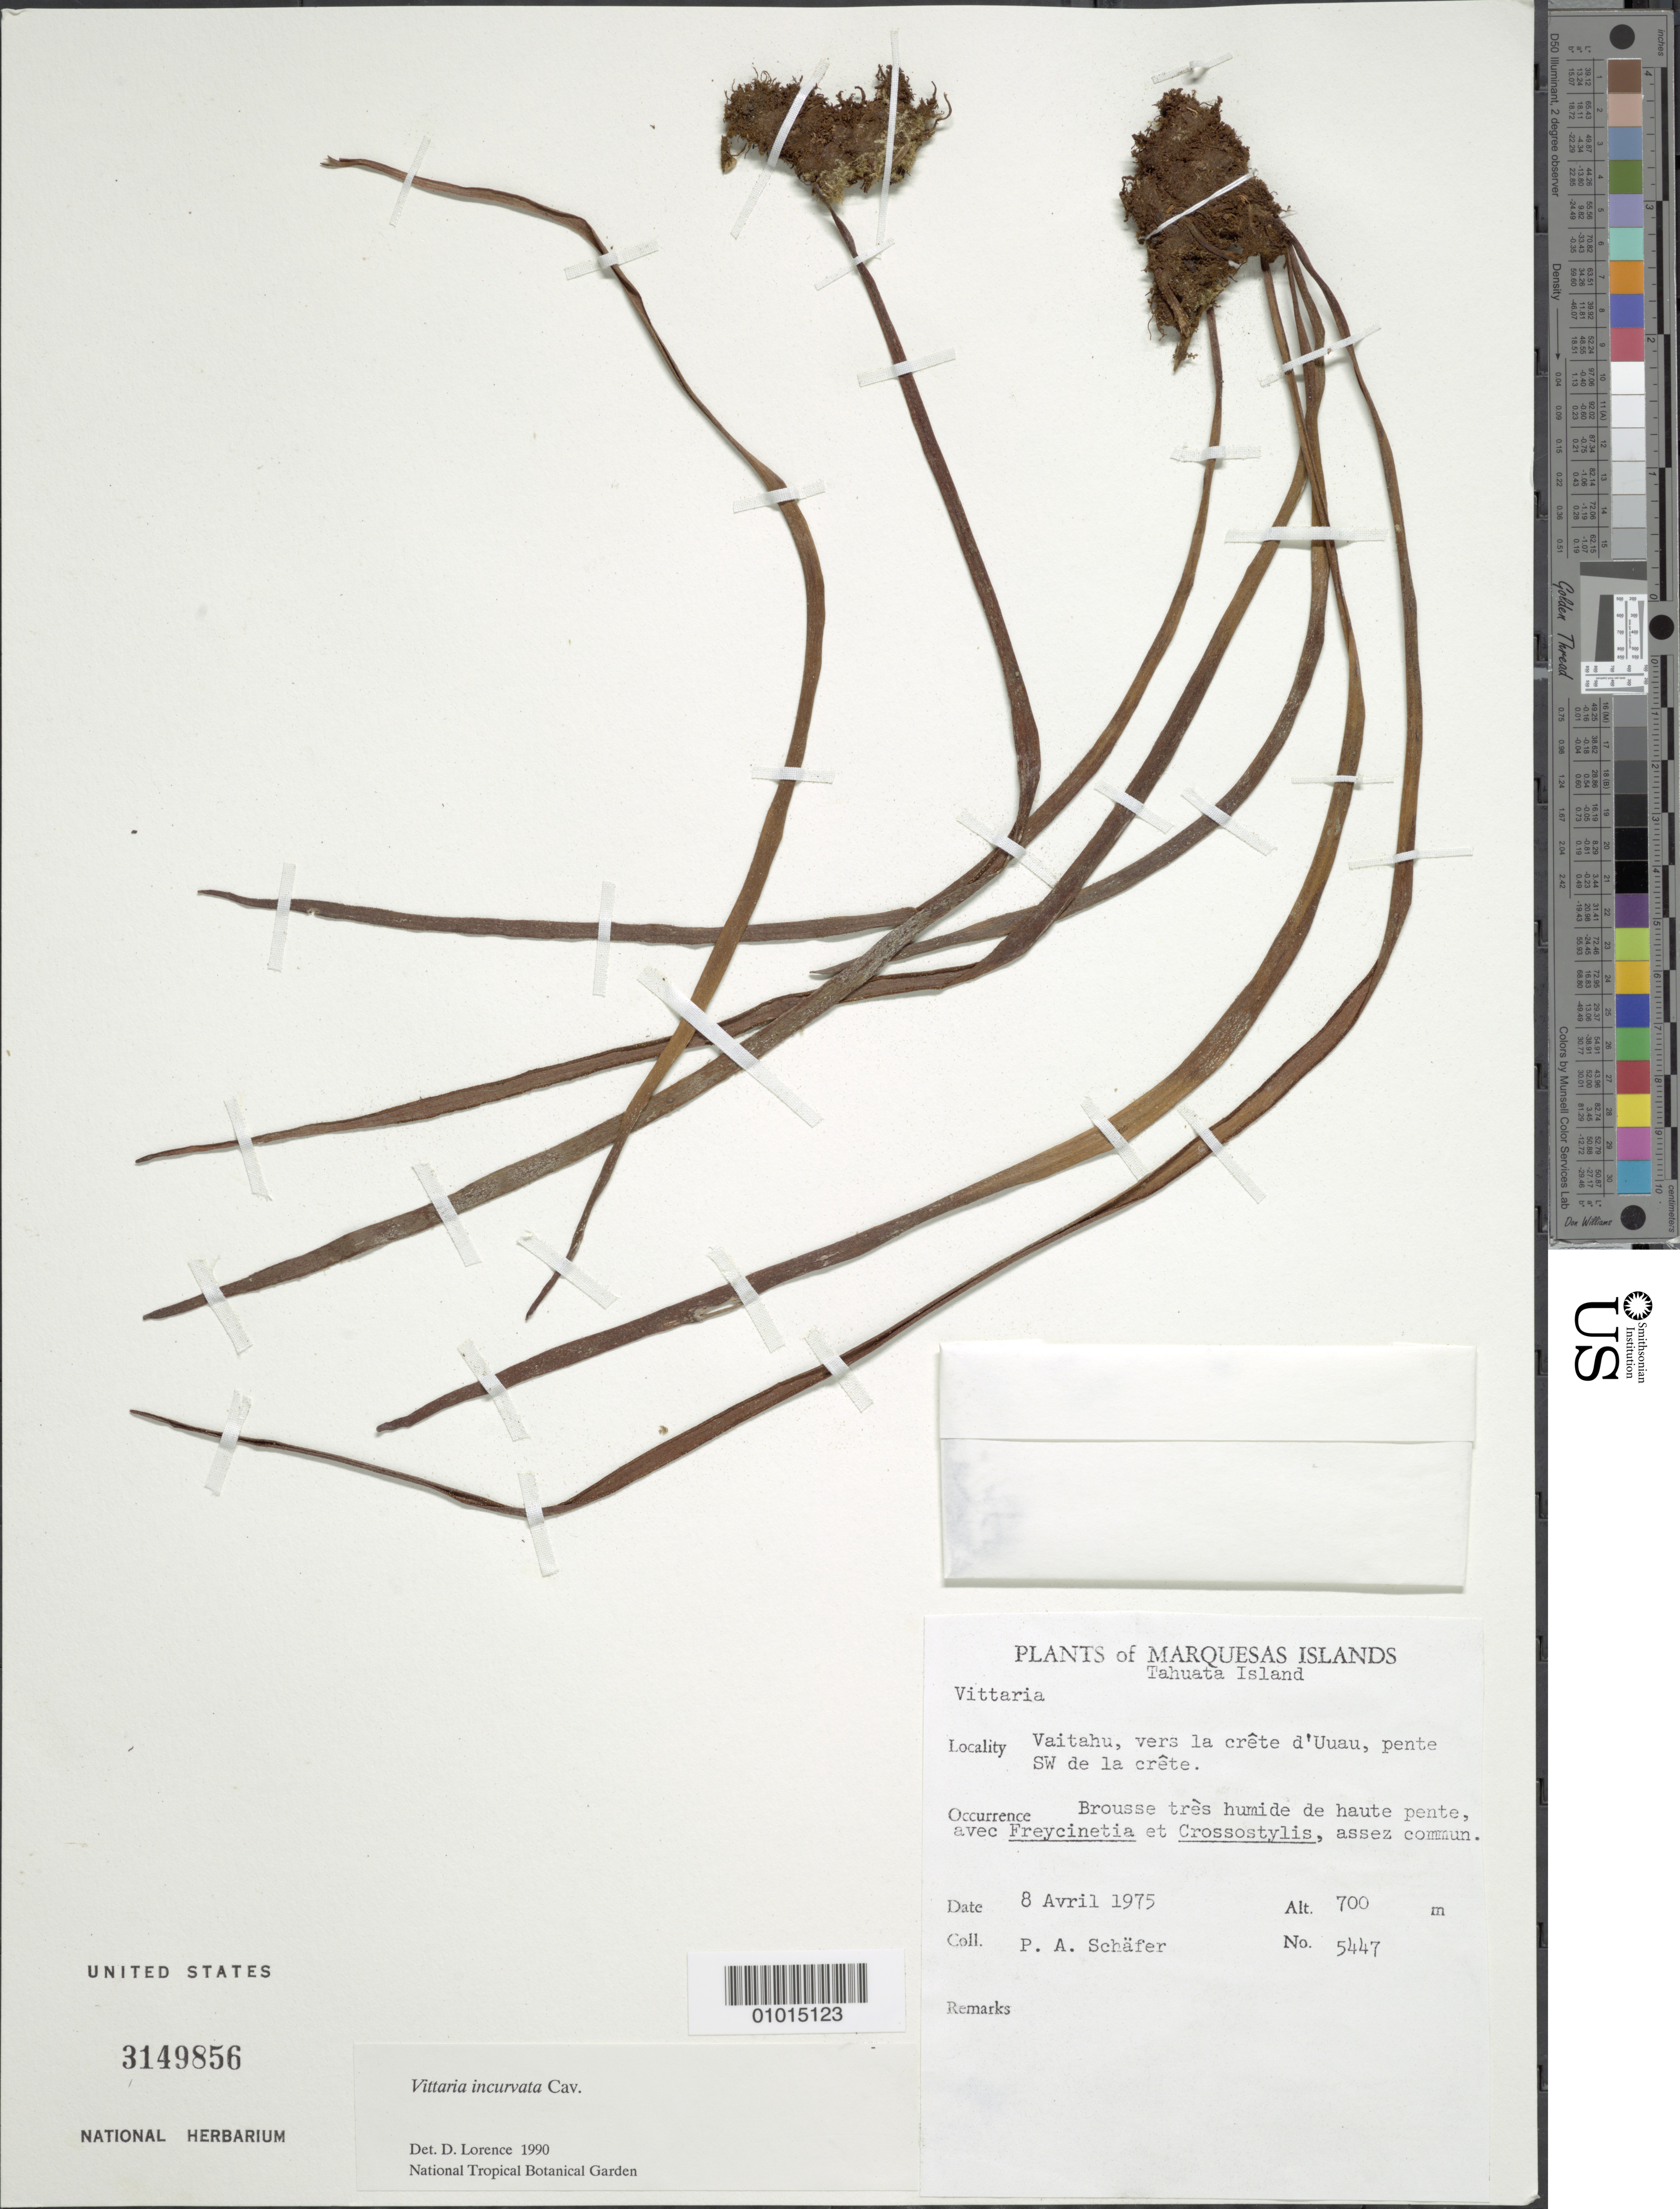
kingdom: Plantae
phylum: Tracheophyta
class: Polypodiopsida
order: Polypodiales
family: Pteridaceae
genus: Haplopteris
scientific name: Haplopteris elongata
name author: (Sw.) Crane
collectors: P. A. Schäfer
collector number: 5447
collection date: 1975-04-08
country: French Polynesia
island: Tahuata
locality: Vaitahu, vers la crête d'Uuau, pente SW de la crête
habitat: Brousse très humide de haute pente, avec Freycinetia et Crossostylis; assez commun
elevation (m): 700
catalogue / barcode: US 3149856